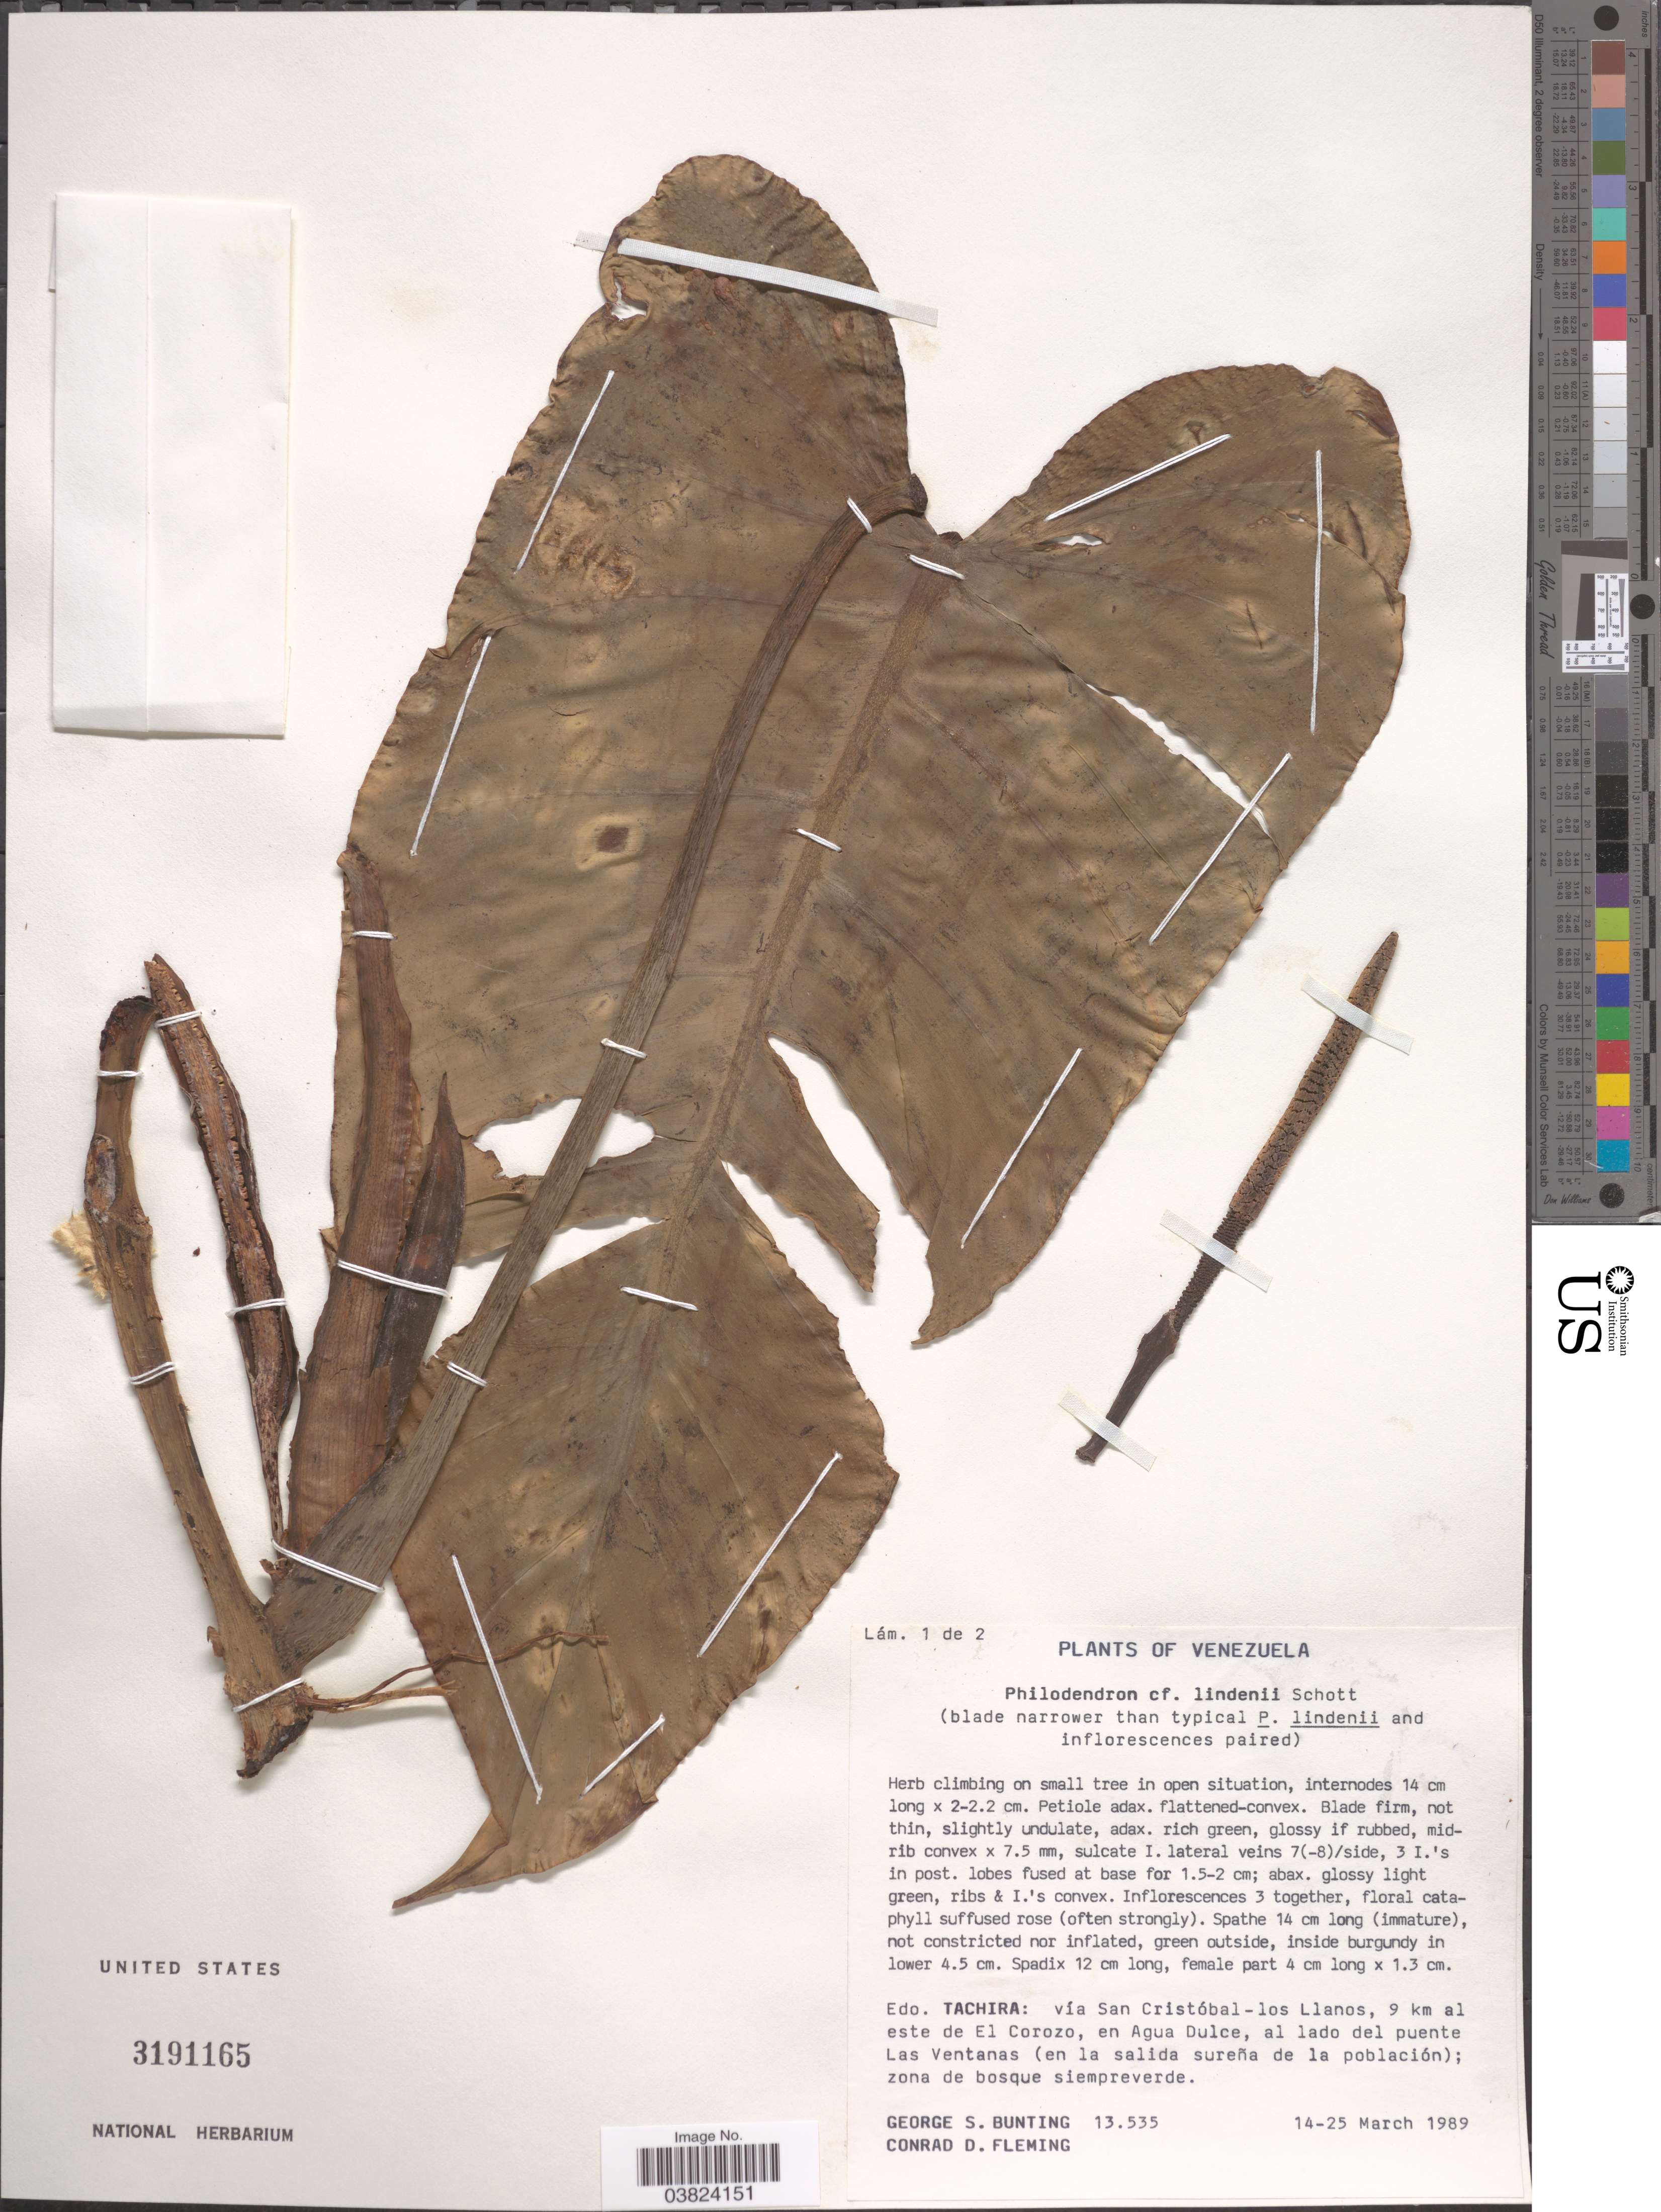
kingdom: Plantae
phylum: Tracheophyta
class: Liliopsida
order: Alismatales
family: Araceae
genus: Philodendron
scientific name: Philodendron lindenii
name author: Schott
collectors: G. S. Bunting & C. Fleming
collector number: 13535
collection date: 1989-03-14/1989-03-25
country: Venezuela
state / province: Tachira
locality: Edo. Tachira: vía San Cristóbal - los Llanos, 9 km al este de El Corozo, en Agua Dulce, Las Ventanas (en la salida sureña de la población); zone de bosque siempreverde.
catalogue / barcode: US 3191165